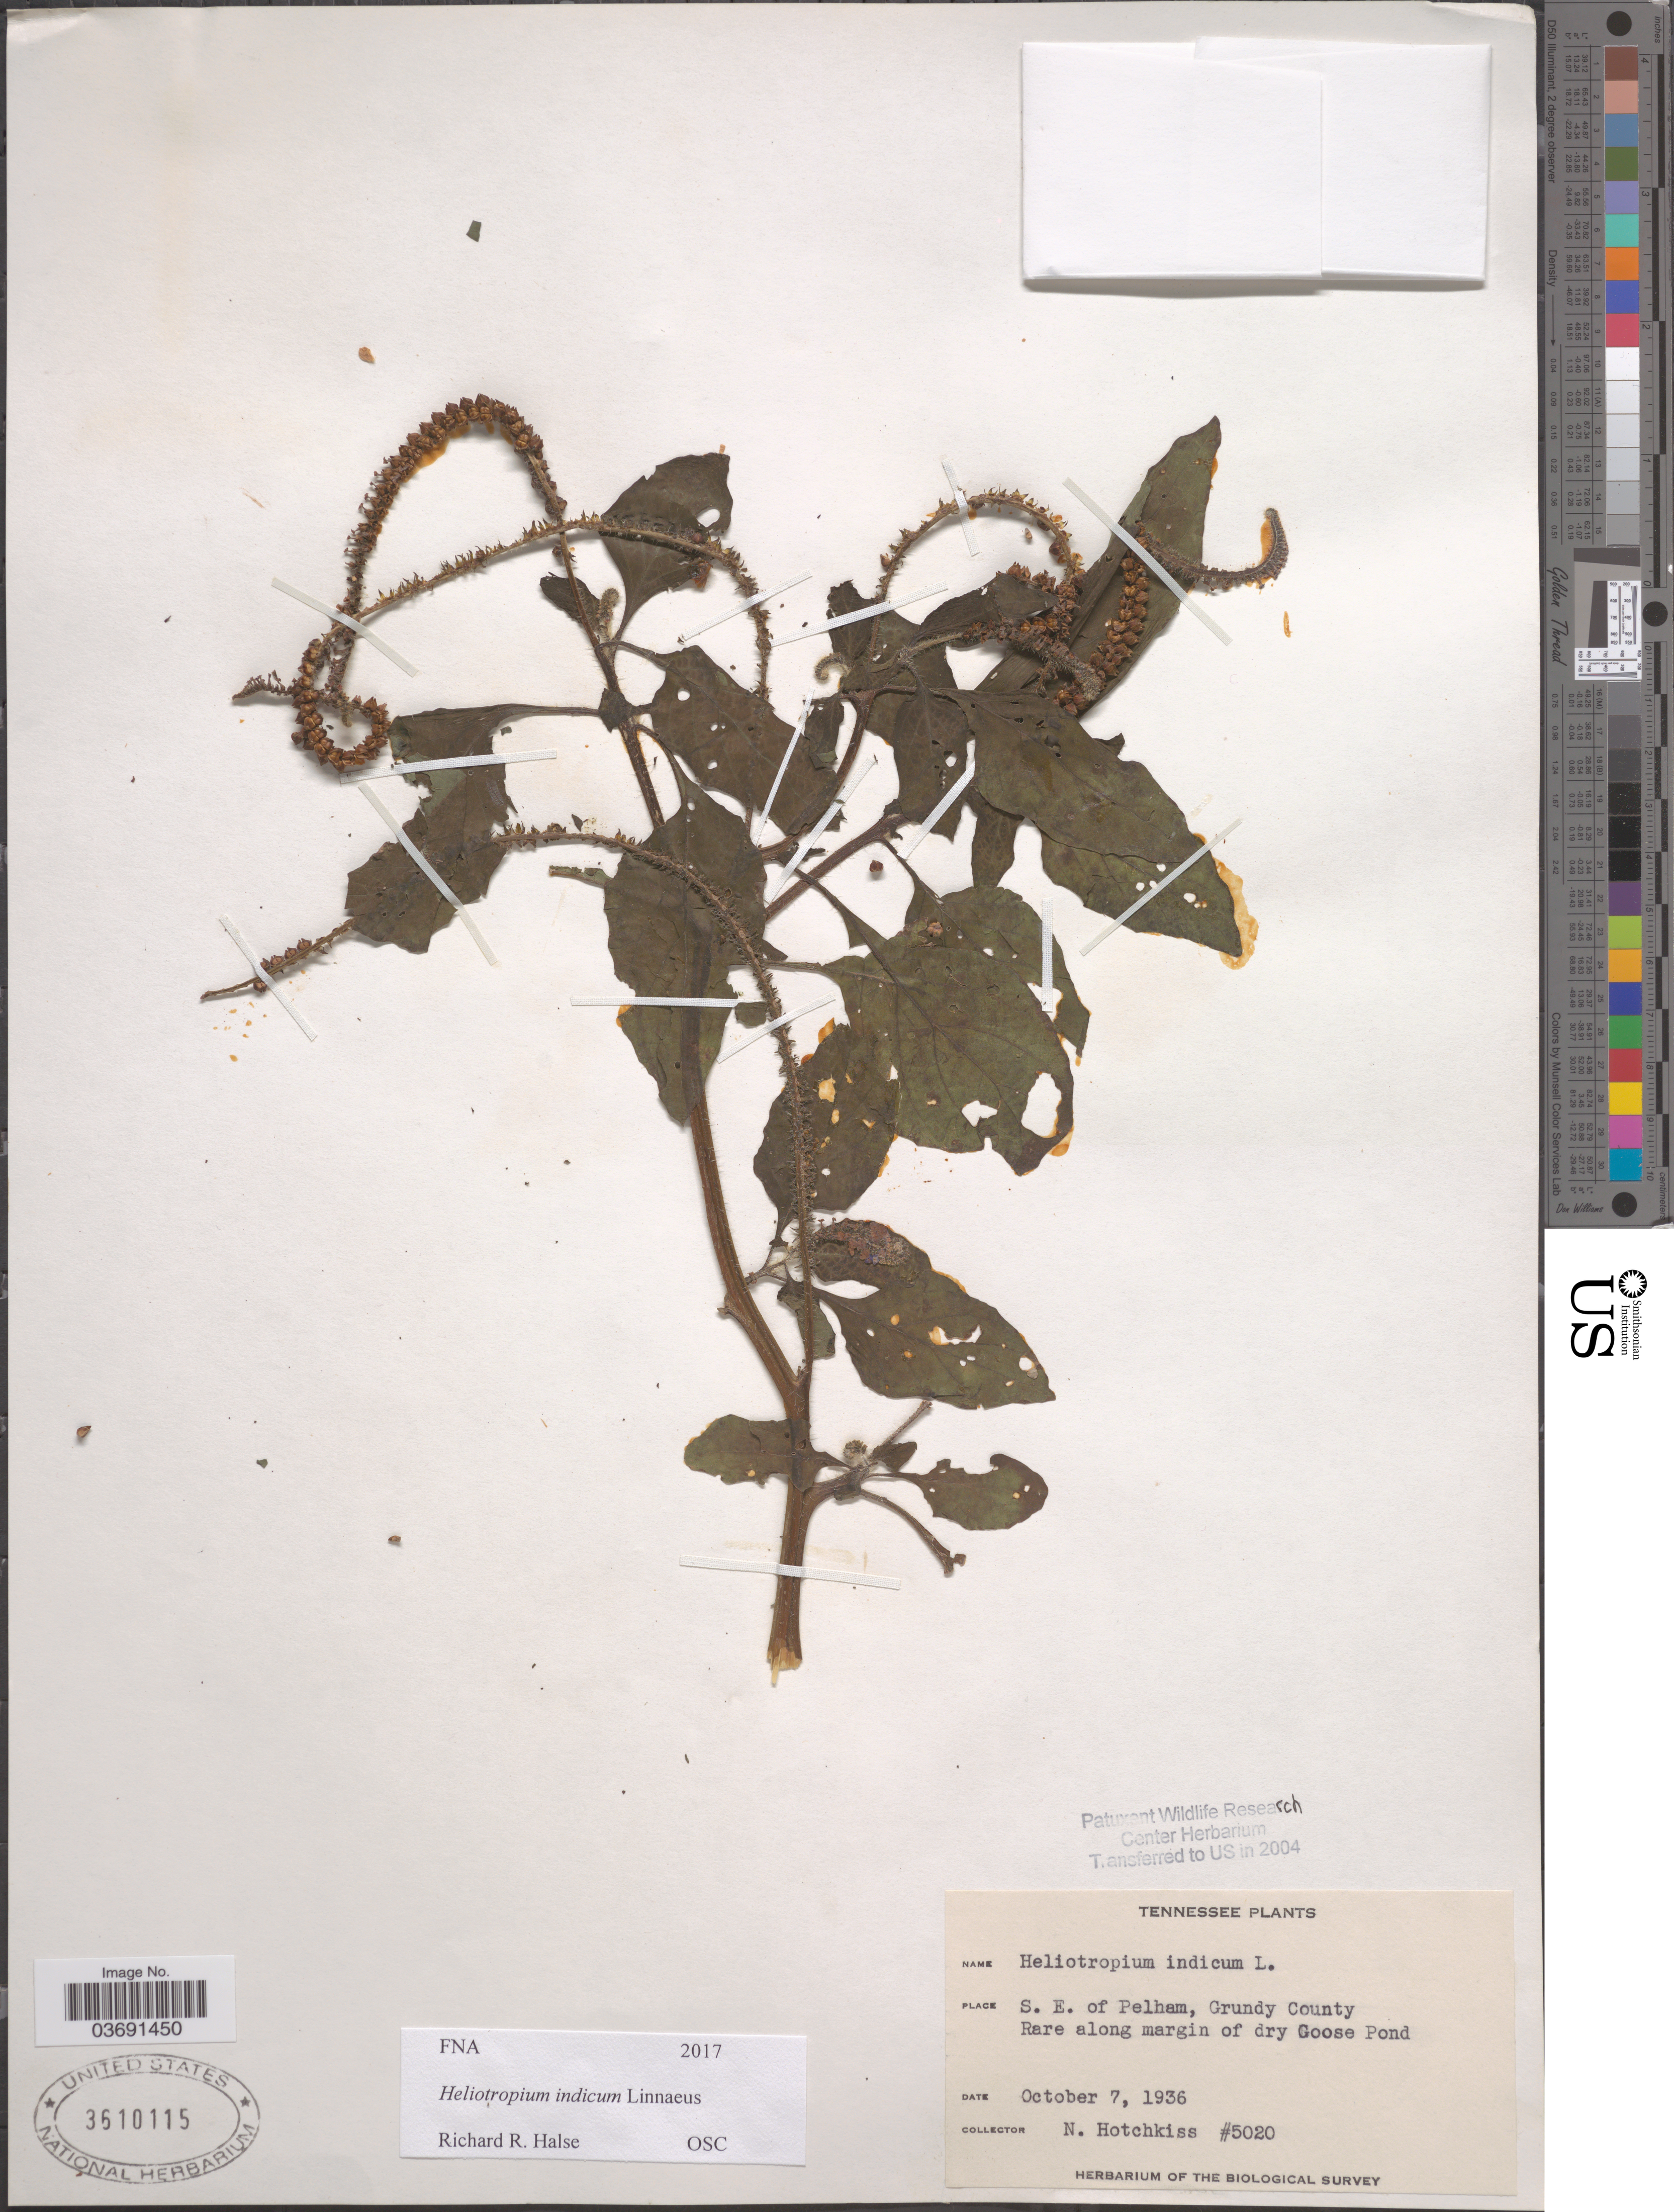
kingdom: Plantae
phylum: Tracheophyta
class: Magnoliopsida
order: Boraginales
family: Heliotropiaceae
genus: Heliotropium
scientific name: Heliotropium indicum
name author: L.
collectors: N. Hotchkiss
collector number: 5020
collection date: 1936-10-07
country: United States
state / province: Tennessee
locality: S.E. of Pelham, Grundy County. Rare along margin of dry Goose Pond.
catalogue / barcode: US 3610115